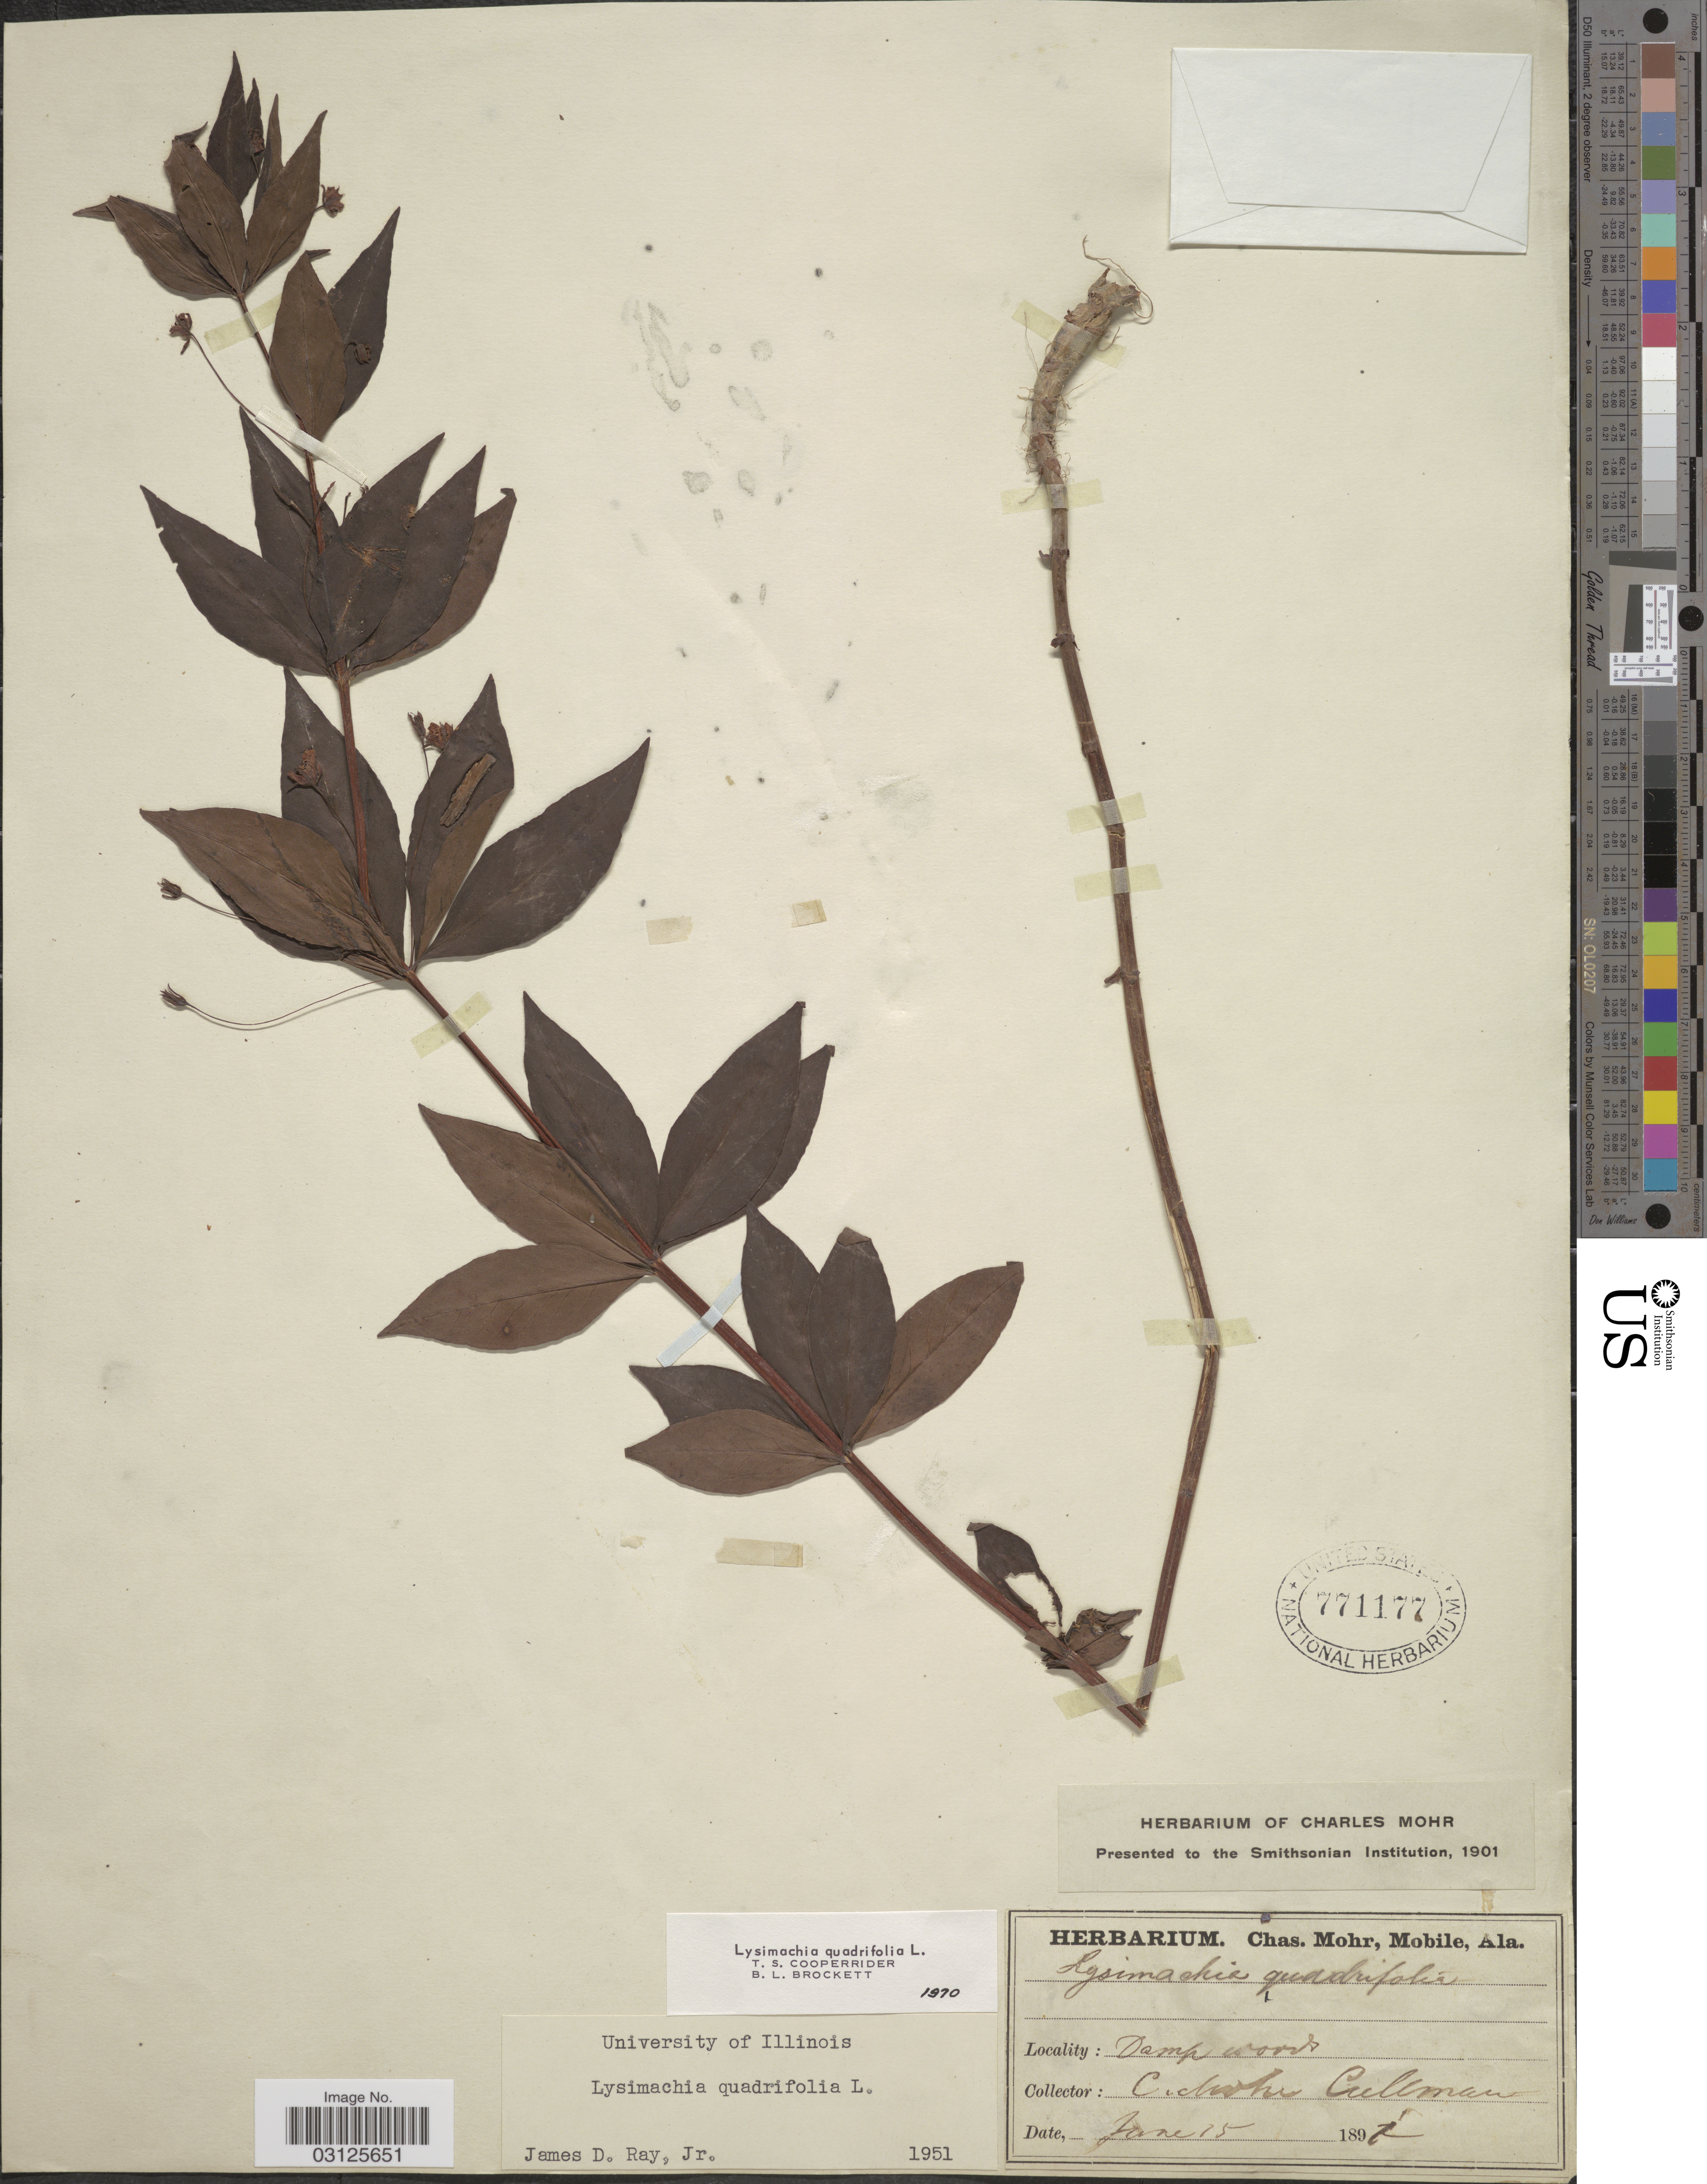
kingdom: Plantae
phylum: Tracheophyta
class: Magnoliopsida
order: Ericales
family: Primulaceae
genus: Lysimachia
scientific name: Lysimachia quadrifolia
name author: L.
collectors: C. T. Mohr & Pullman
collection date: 1891-06-15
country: United States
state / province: Alabama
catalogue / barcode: US 771177